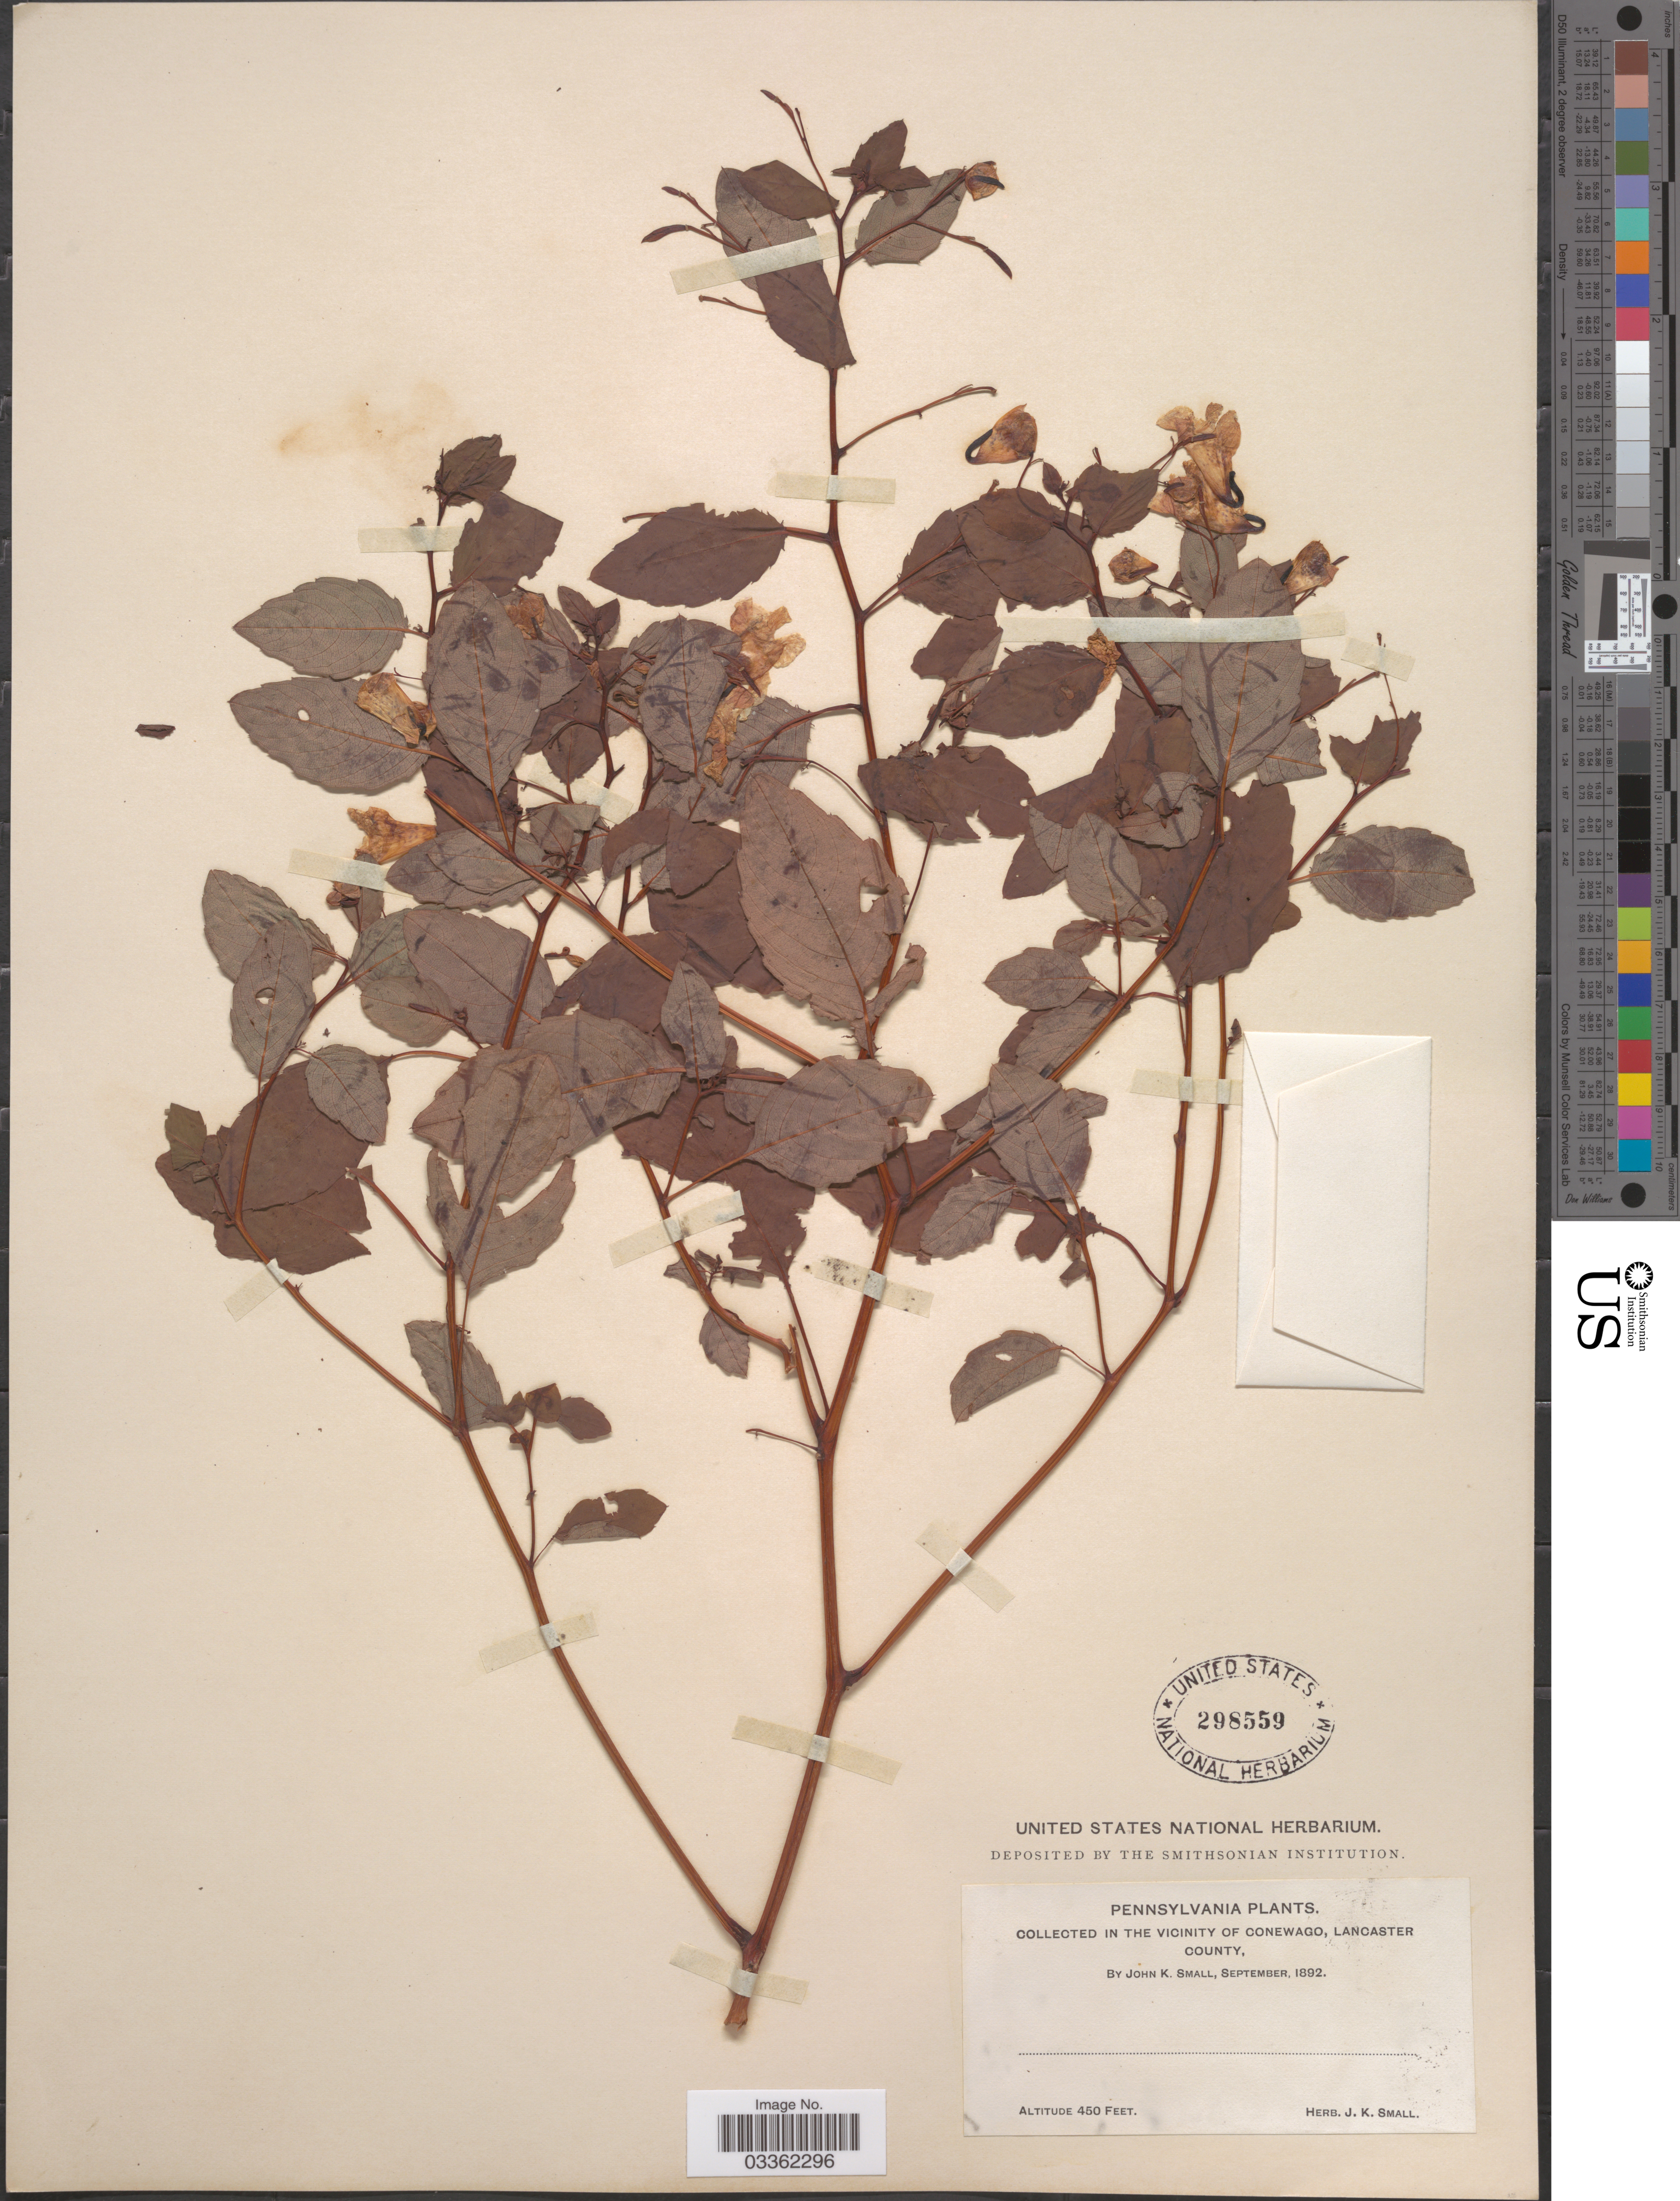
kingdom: Plantae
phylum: Tracheophyta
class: Magnoliopsida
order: Ericales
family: Balsaminaceae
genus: Impatiens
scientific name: Impatiens capensis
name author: Meerb.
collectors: J. K. Small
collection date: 1892-09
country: United States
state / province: Pennsylvania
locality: In the vicinity of Conewago, Lancaster County.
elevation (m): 137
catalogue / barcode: US 298559